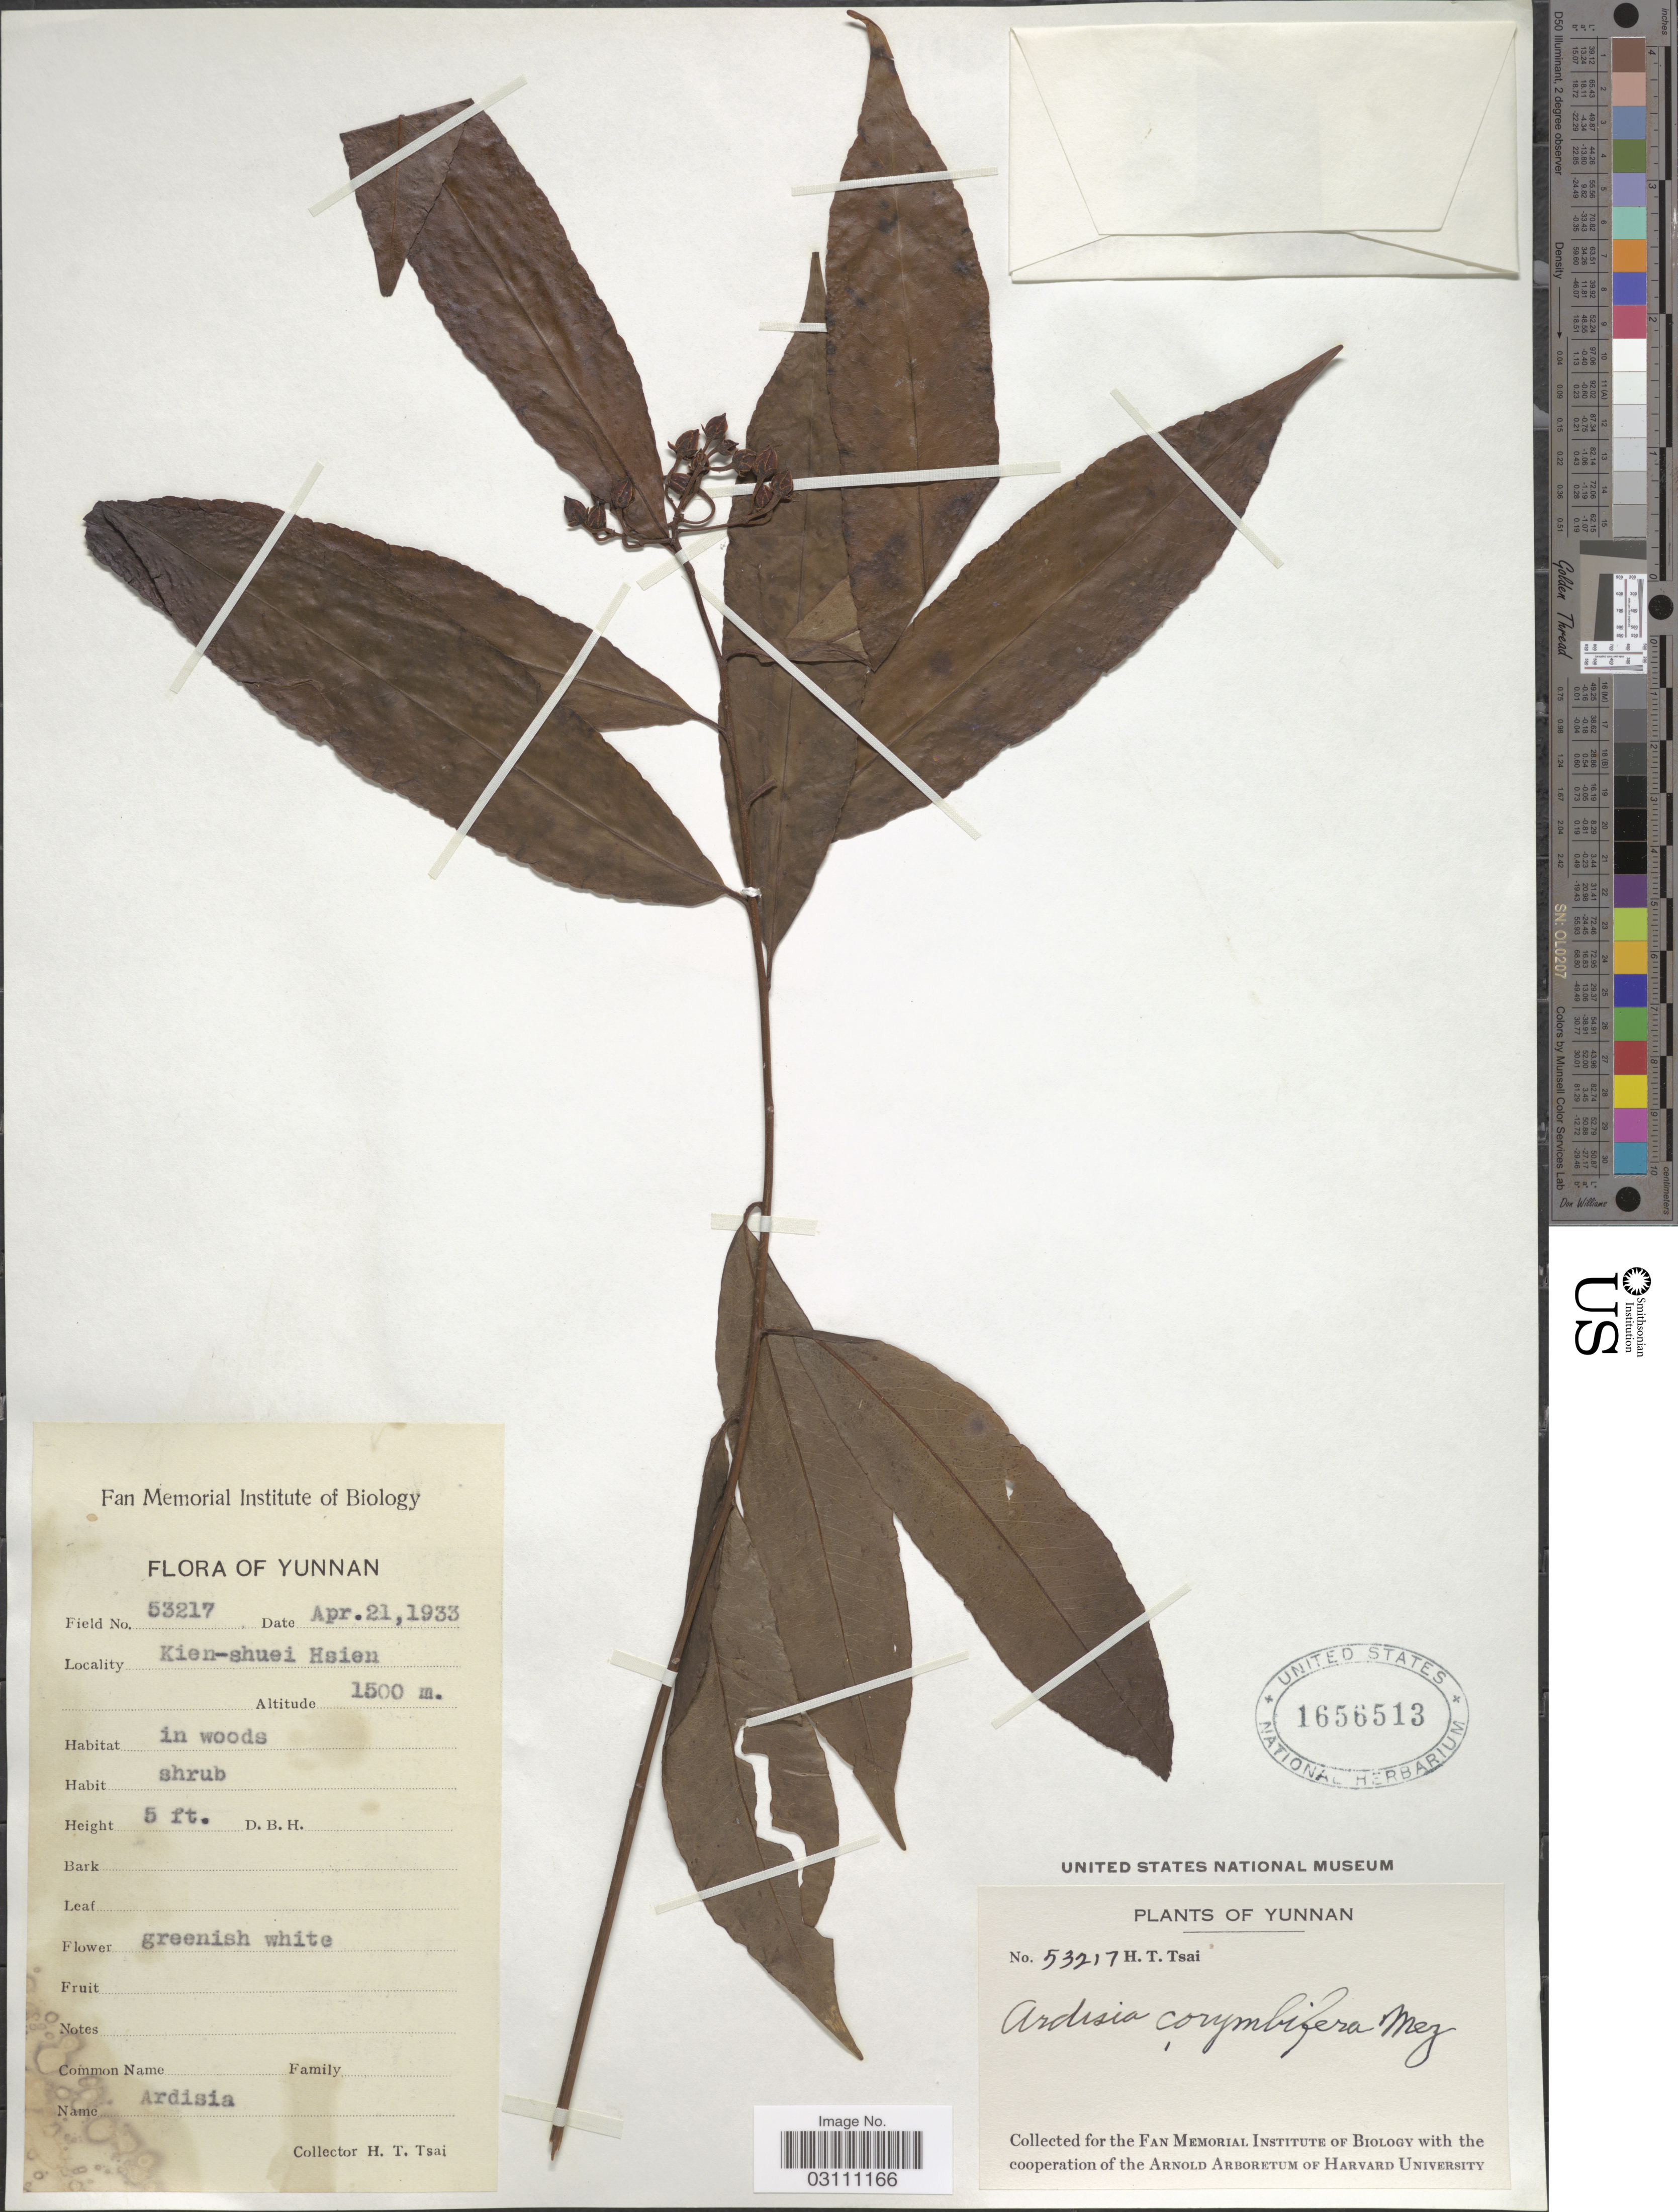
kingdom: Plantae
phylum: Tracheophyta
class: Magnoliopsida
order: Ericales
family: Primulaceae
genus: Ardisia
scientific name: Ardisia corymbifera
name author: Mez in Engl.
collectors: H. Tsai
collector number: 53217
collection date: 1933-04-21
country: China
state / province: Yunnan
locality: Kien-shuei Hsien.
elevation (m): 1500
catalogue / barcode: US 1656513